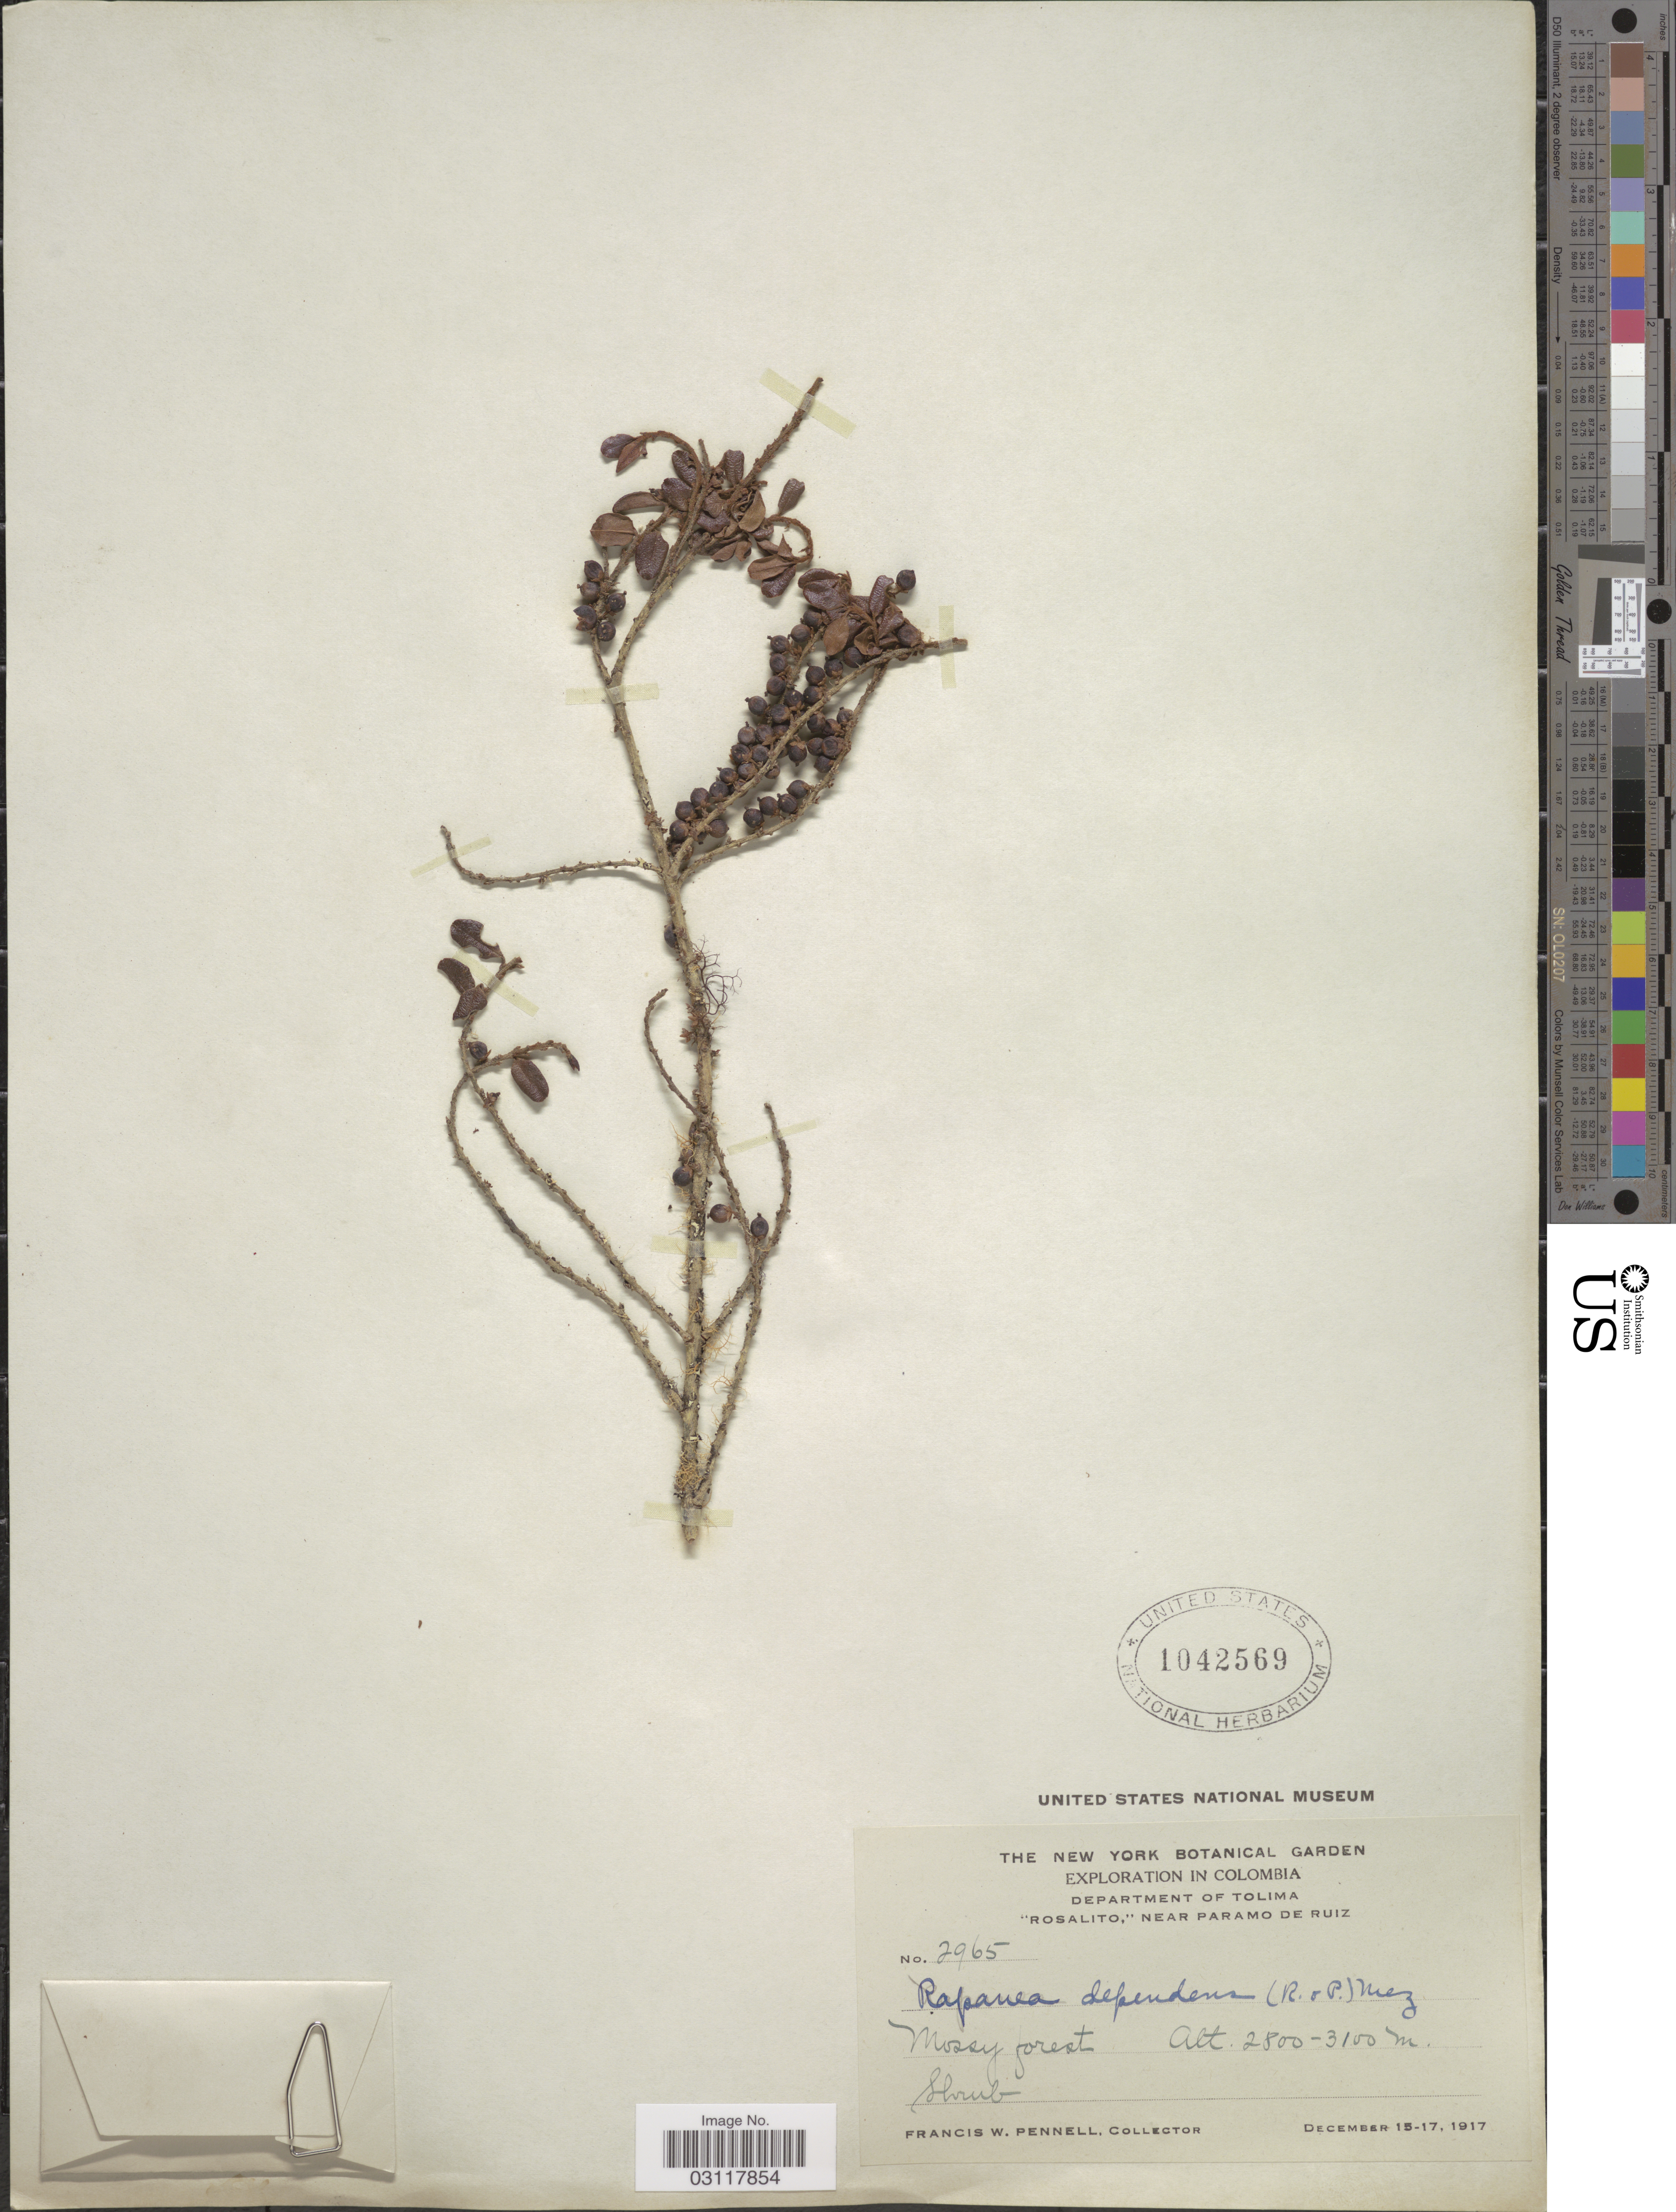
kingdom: Plantae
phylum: Tracheophyta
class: Magnoliopsida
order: Ericales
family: Primulaceae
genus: Rapanea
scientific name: Rapanea dependens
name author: (Ruiz & Pav.) Mez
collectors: F. W. Pennell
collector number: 2965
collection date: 1917-12-15/1917-12-17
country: Colombia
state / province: Tolima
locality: Department of Tolima. "Rosalito," near Paramo de Ruiz.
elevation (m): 2800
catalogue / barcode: US 1042569